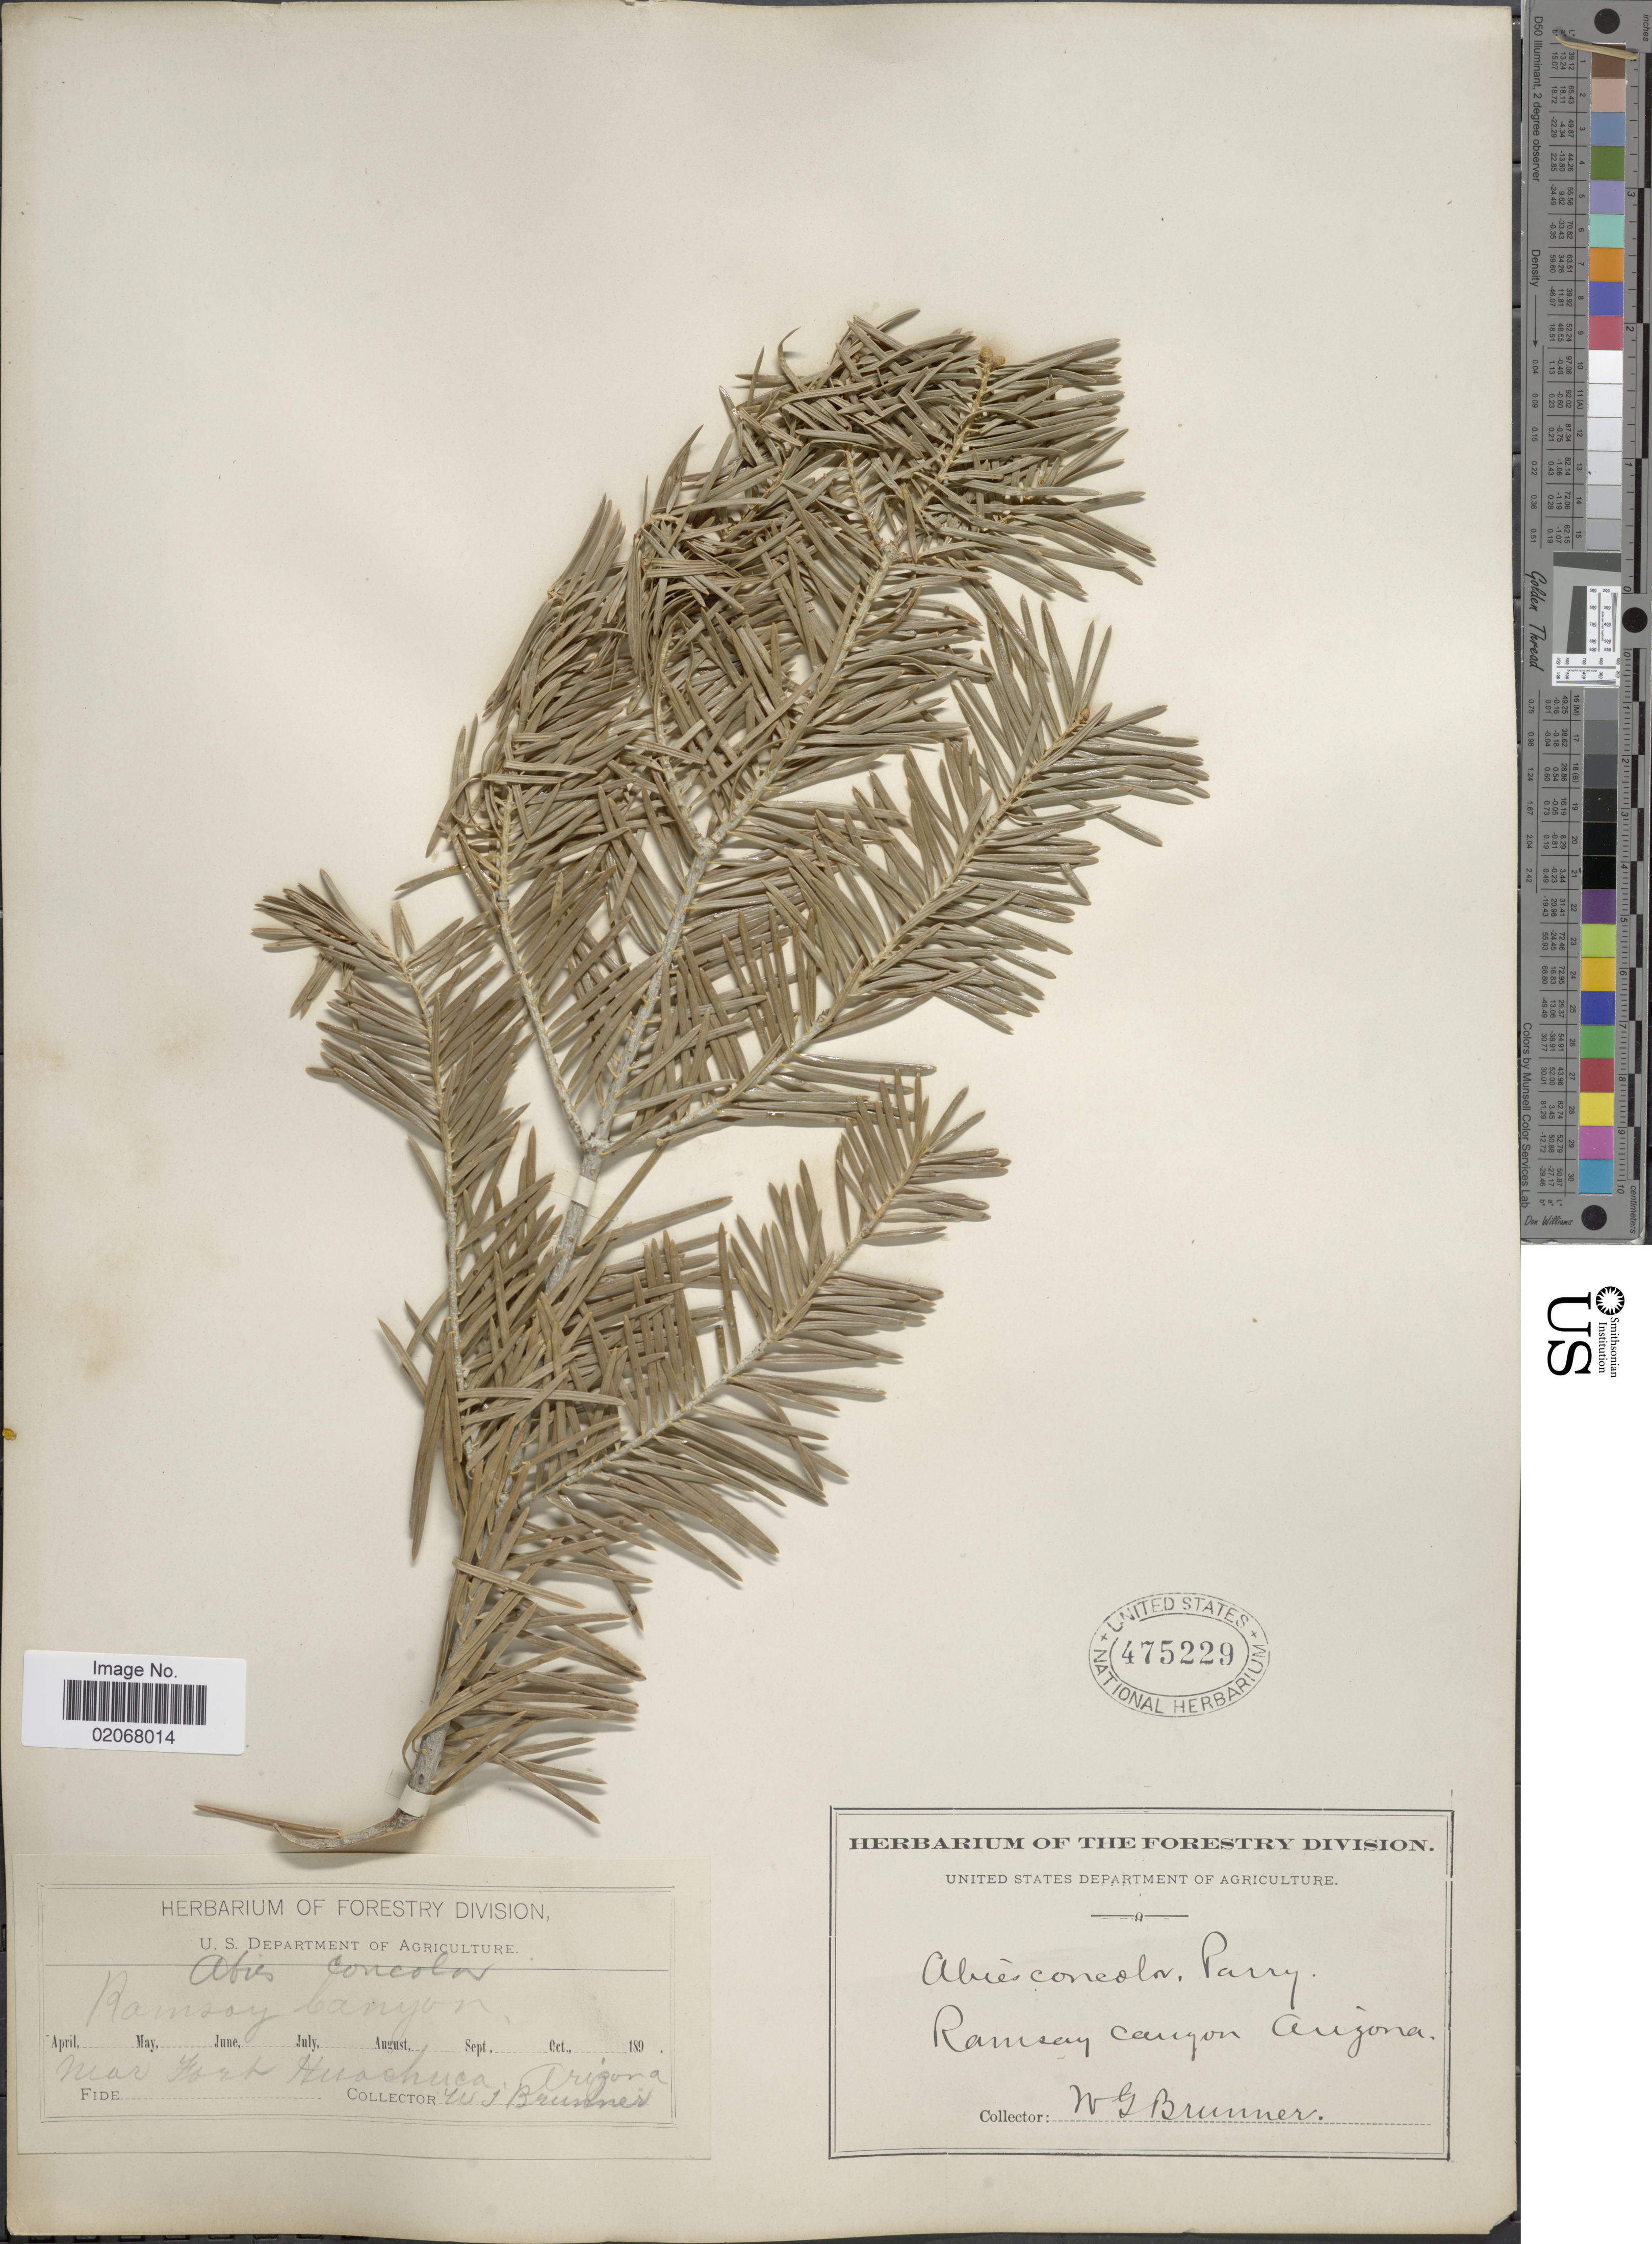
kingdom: Plantae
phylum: Tracheophyta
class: Pinopsida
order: Pinales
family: Pinaceae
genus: Abies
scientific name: Abies concolor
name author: (Gordon & Glend.) Lindl. ex Hildebr.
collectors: W. Brunner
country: United States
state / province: Arizona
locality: Ramsey canyon, near Fort Huachuca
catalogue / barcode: US 475229